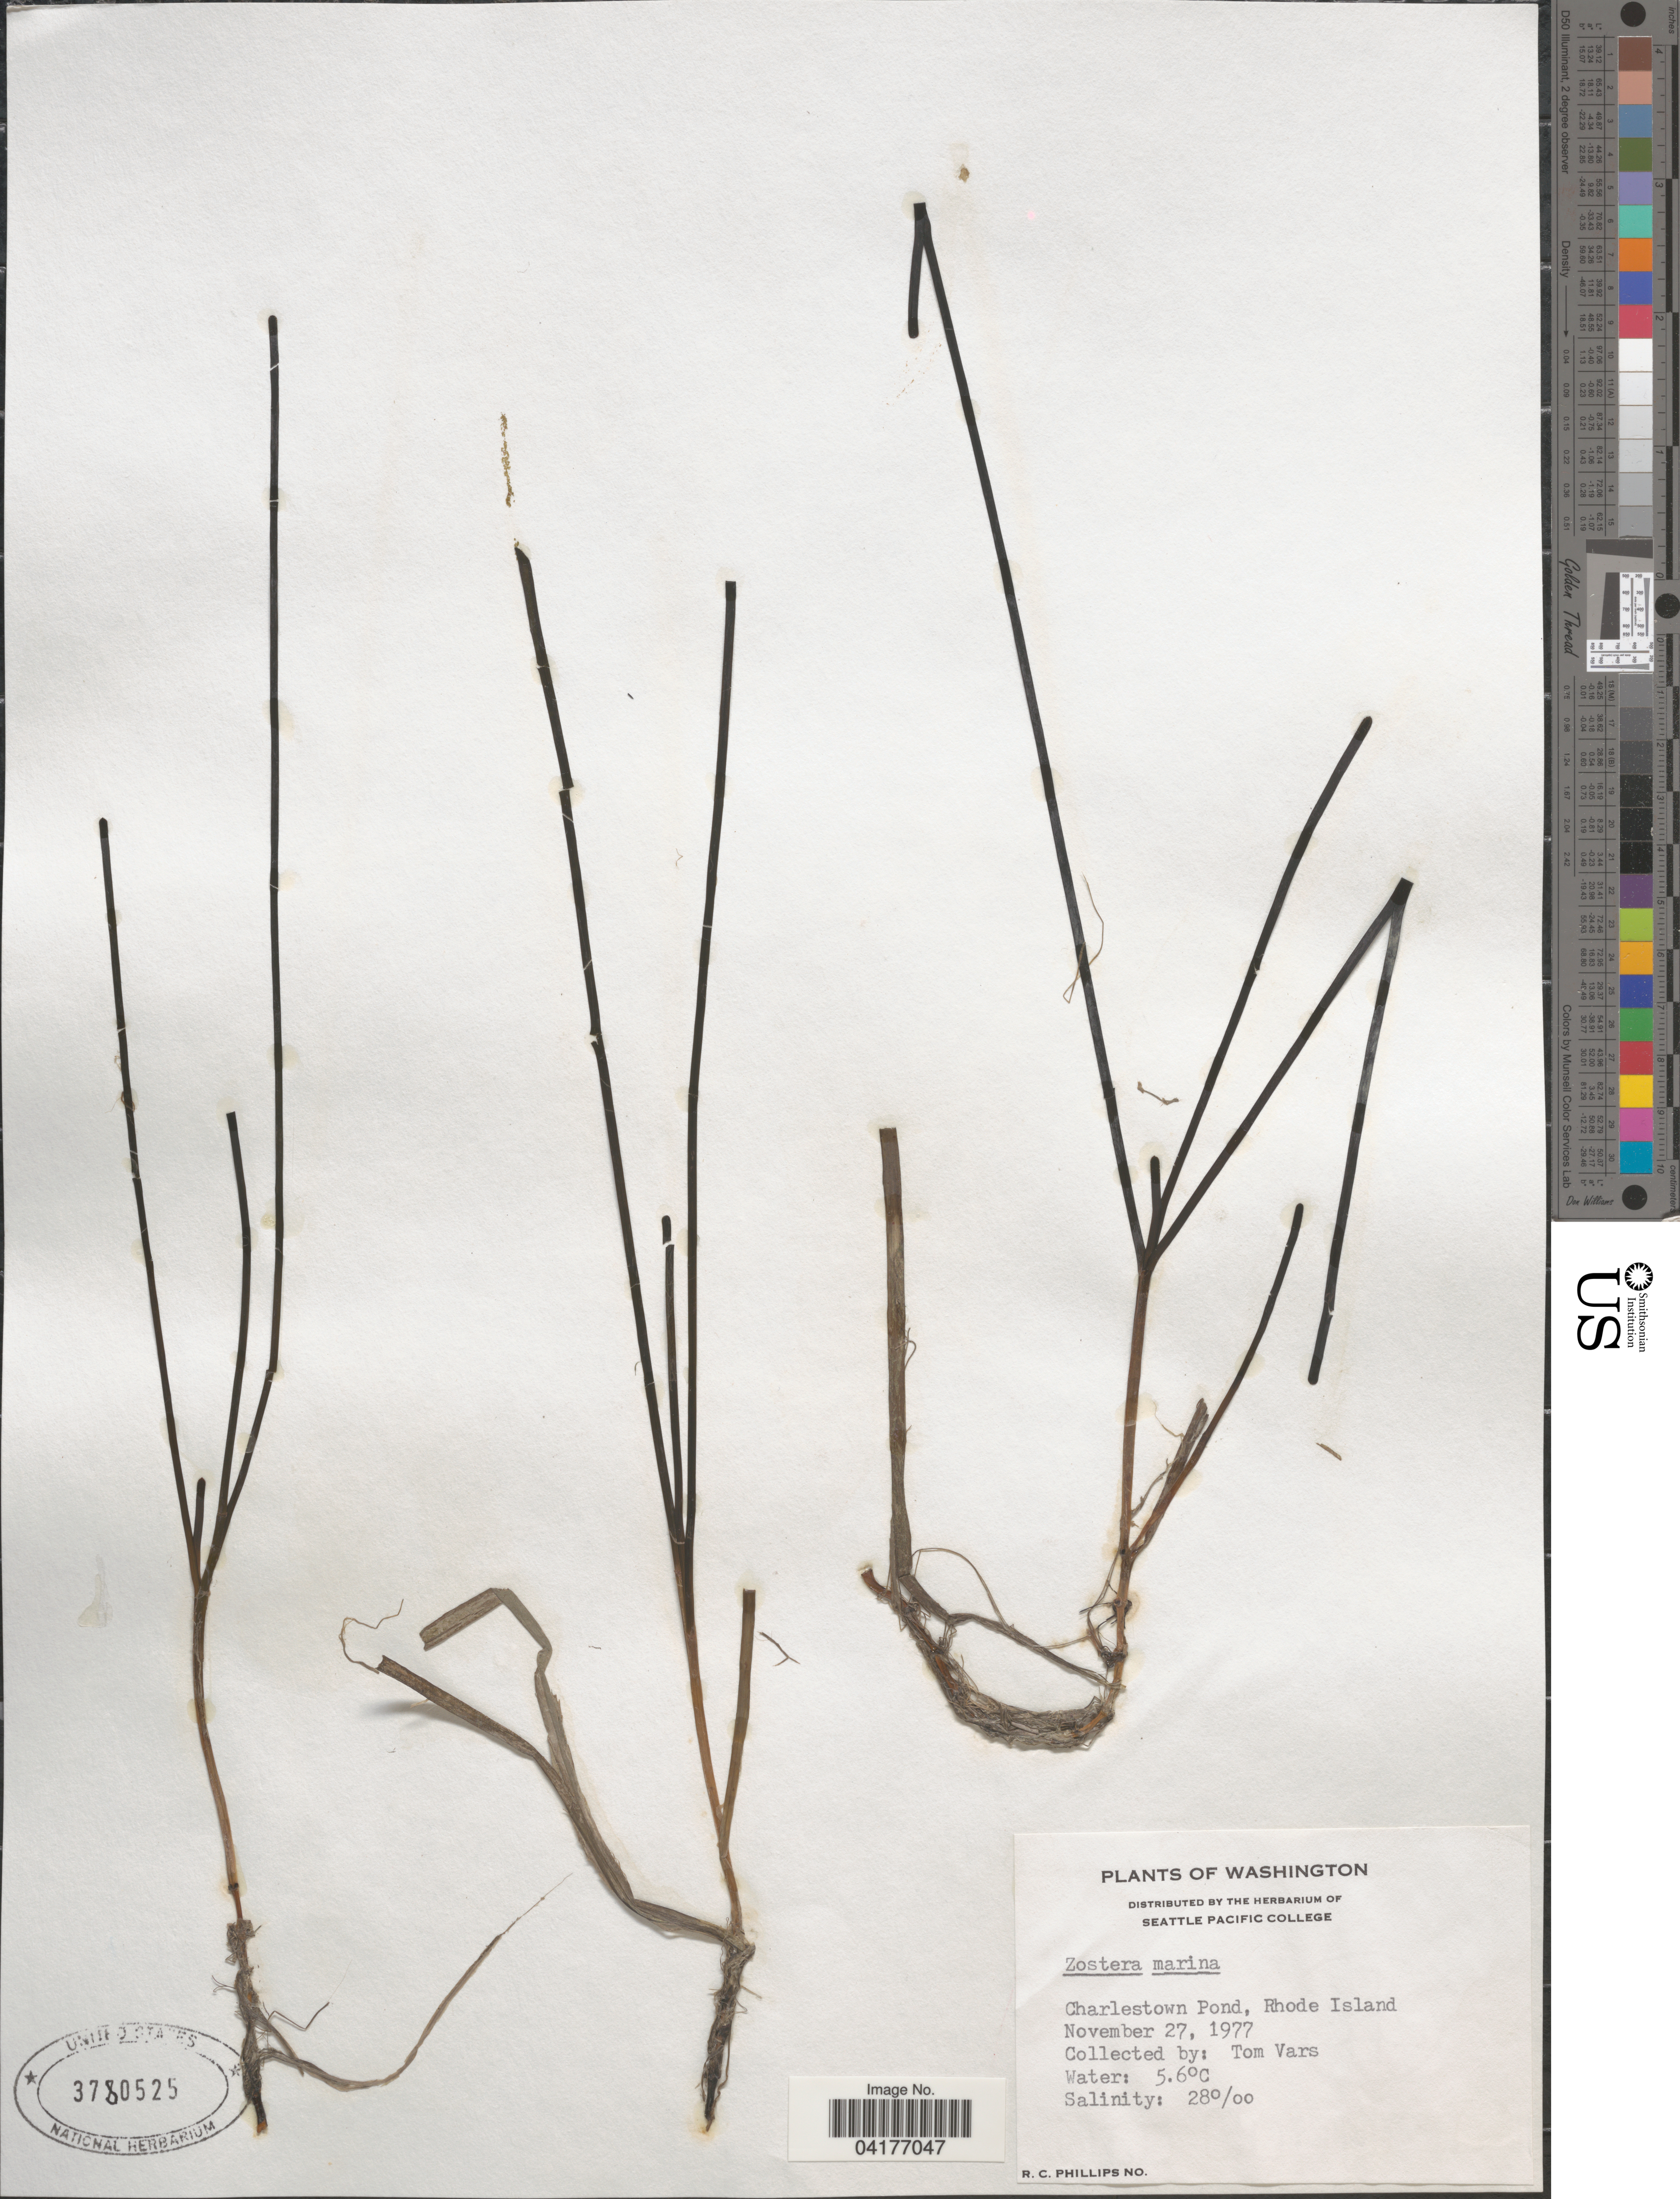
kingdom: Plantae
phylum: Tracheophyta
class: Liliopsida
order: Alismatales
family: Zosteraceae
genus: Zostera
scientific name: Zostera marina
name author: L.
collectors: T. Vars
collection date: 1977-11-27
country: United States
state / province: Rhode Island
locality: Charlestown Pond.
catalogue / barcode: US 3780525